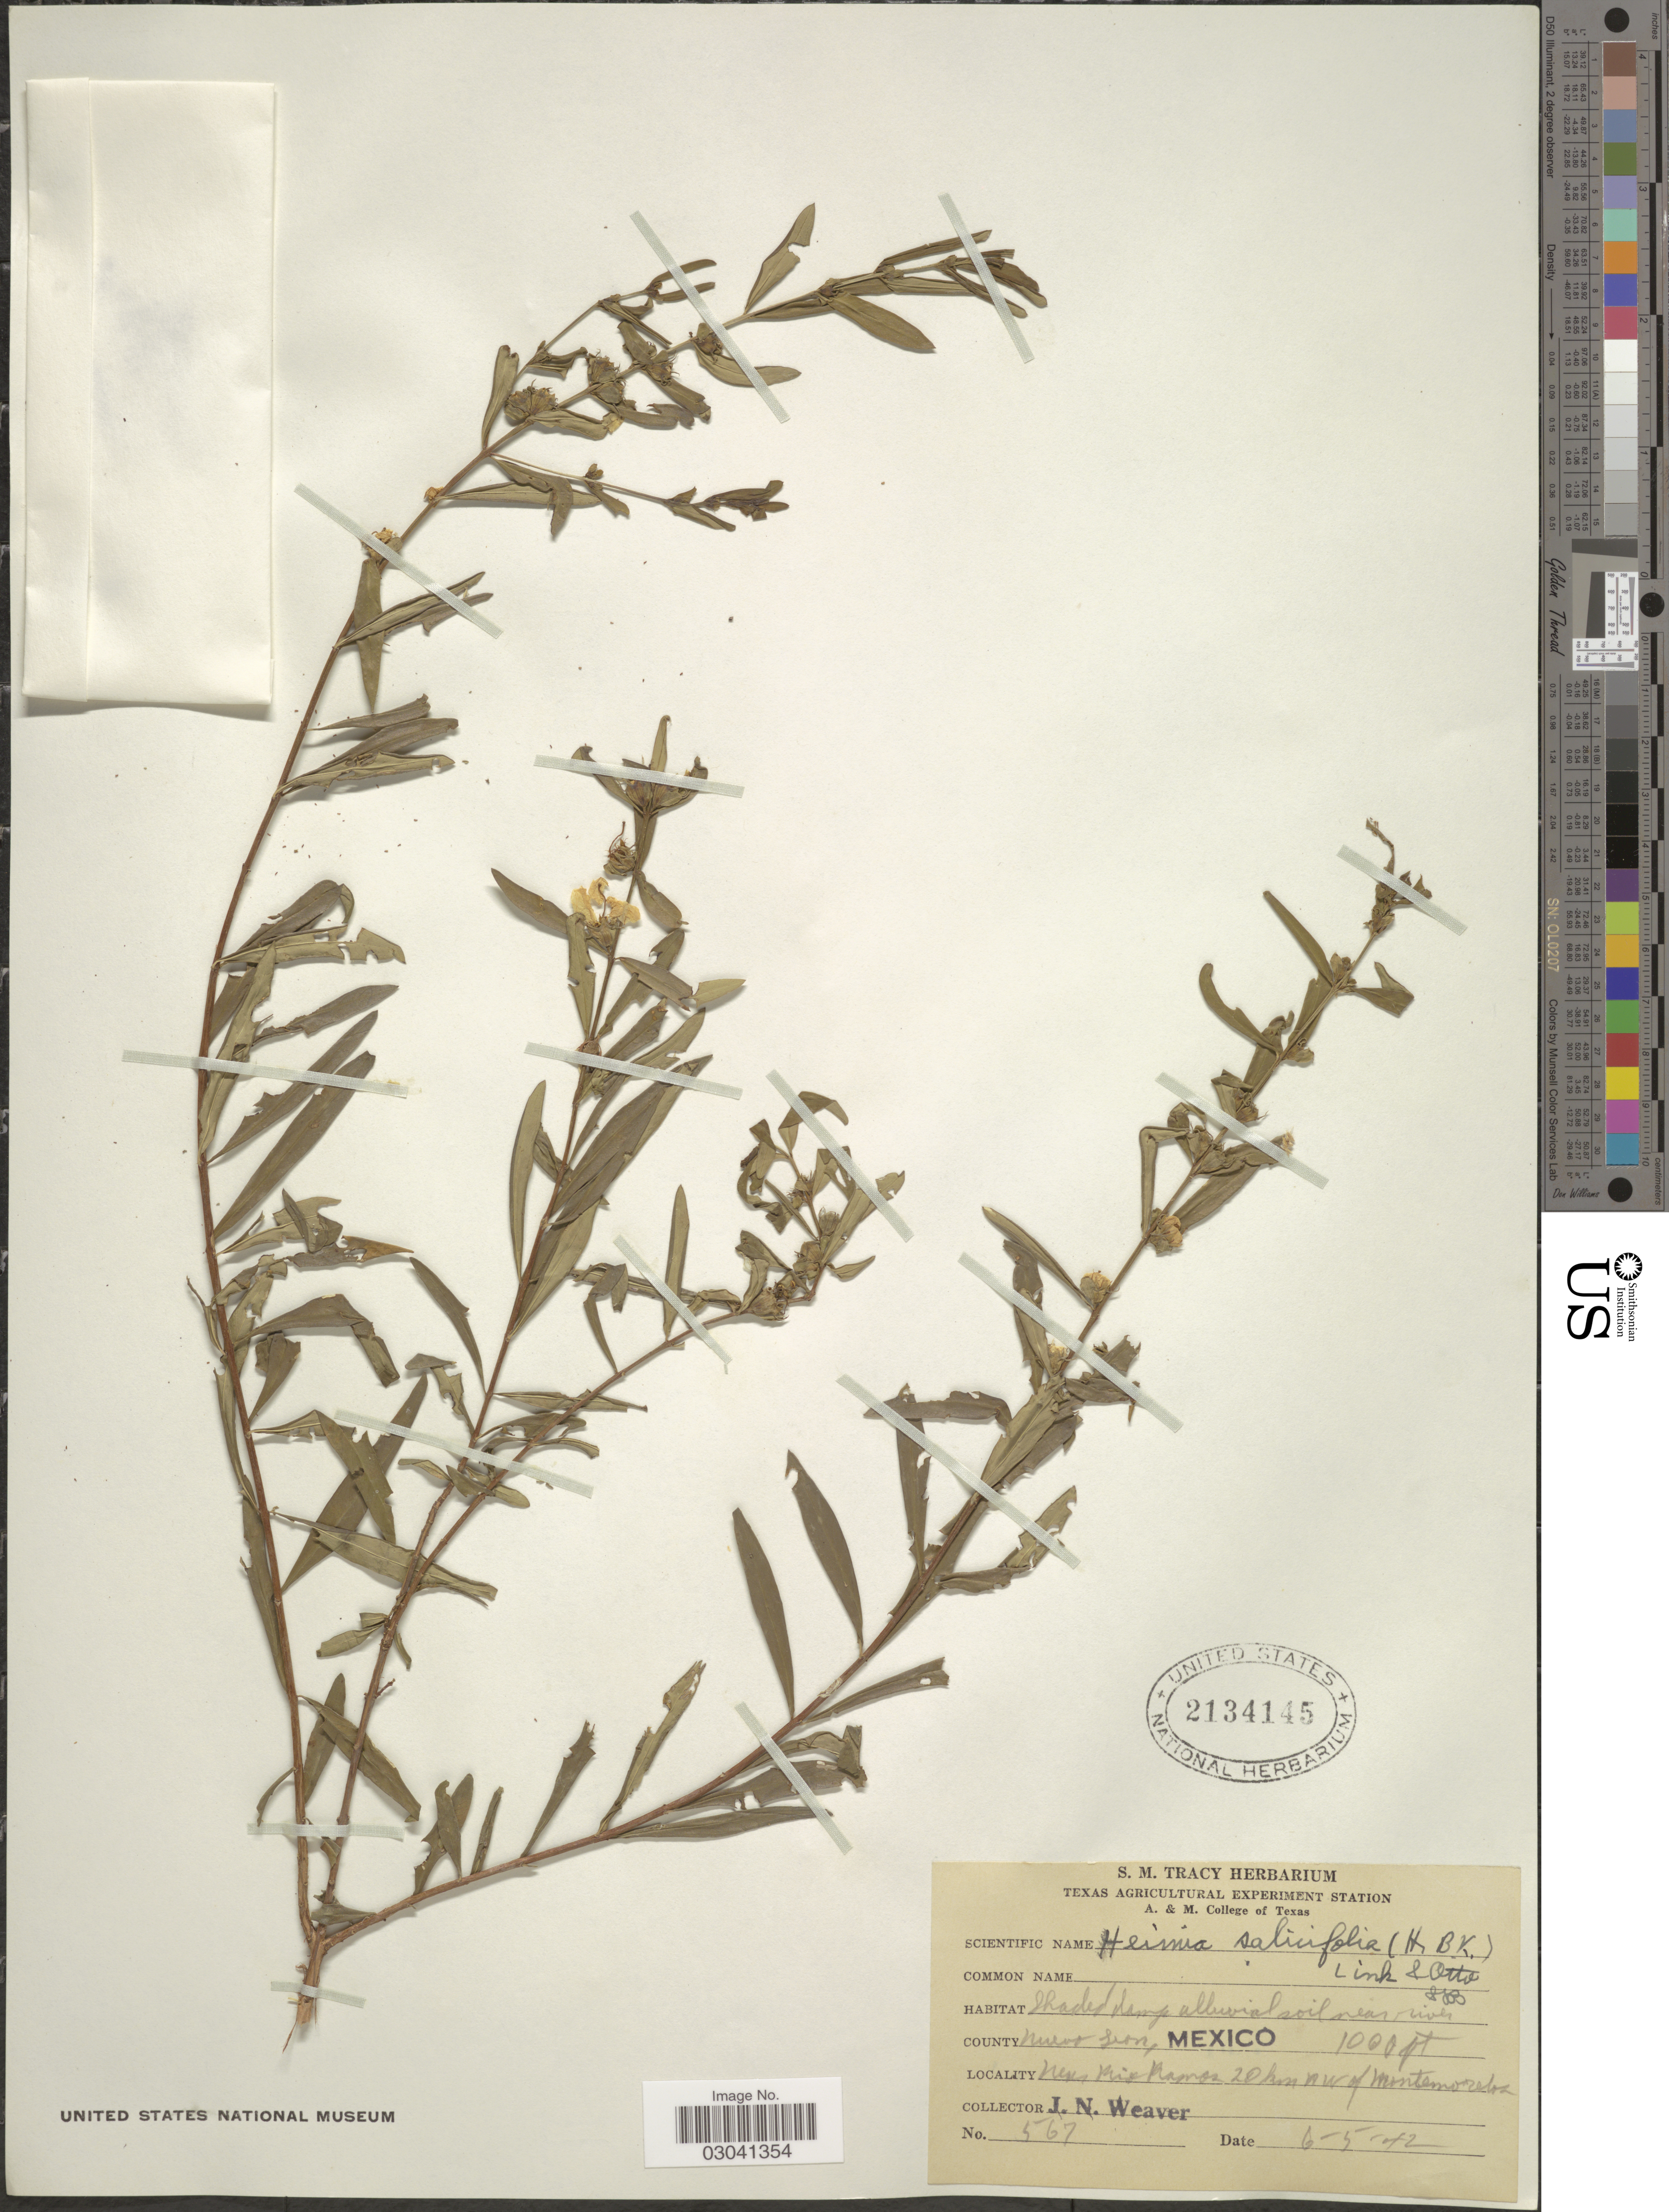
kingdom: Plantae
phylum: Tracheophyta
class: Magnoliopsida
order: Myrtales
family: Lythraceae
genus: Heimia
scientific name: Heimia salicifolia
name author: Link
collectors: J. N. Weaver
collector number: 567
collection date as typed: Transcribed d/m/y: 6/5/42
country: Mexico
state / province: Nuevo León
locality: Near Rio Ramos 20km N. W. of Montemorelos.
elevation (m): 305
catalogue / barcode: US 2134145